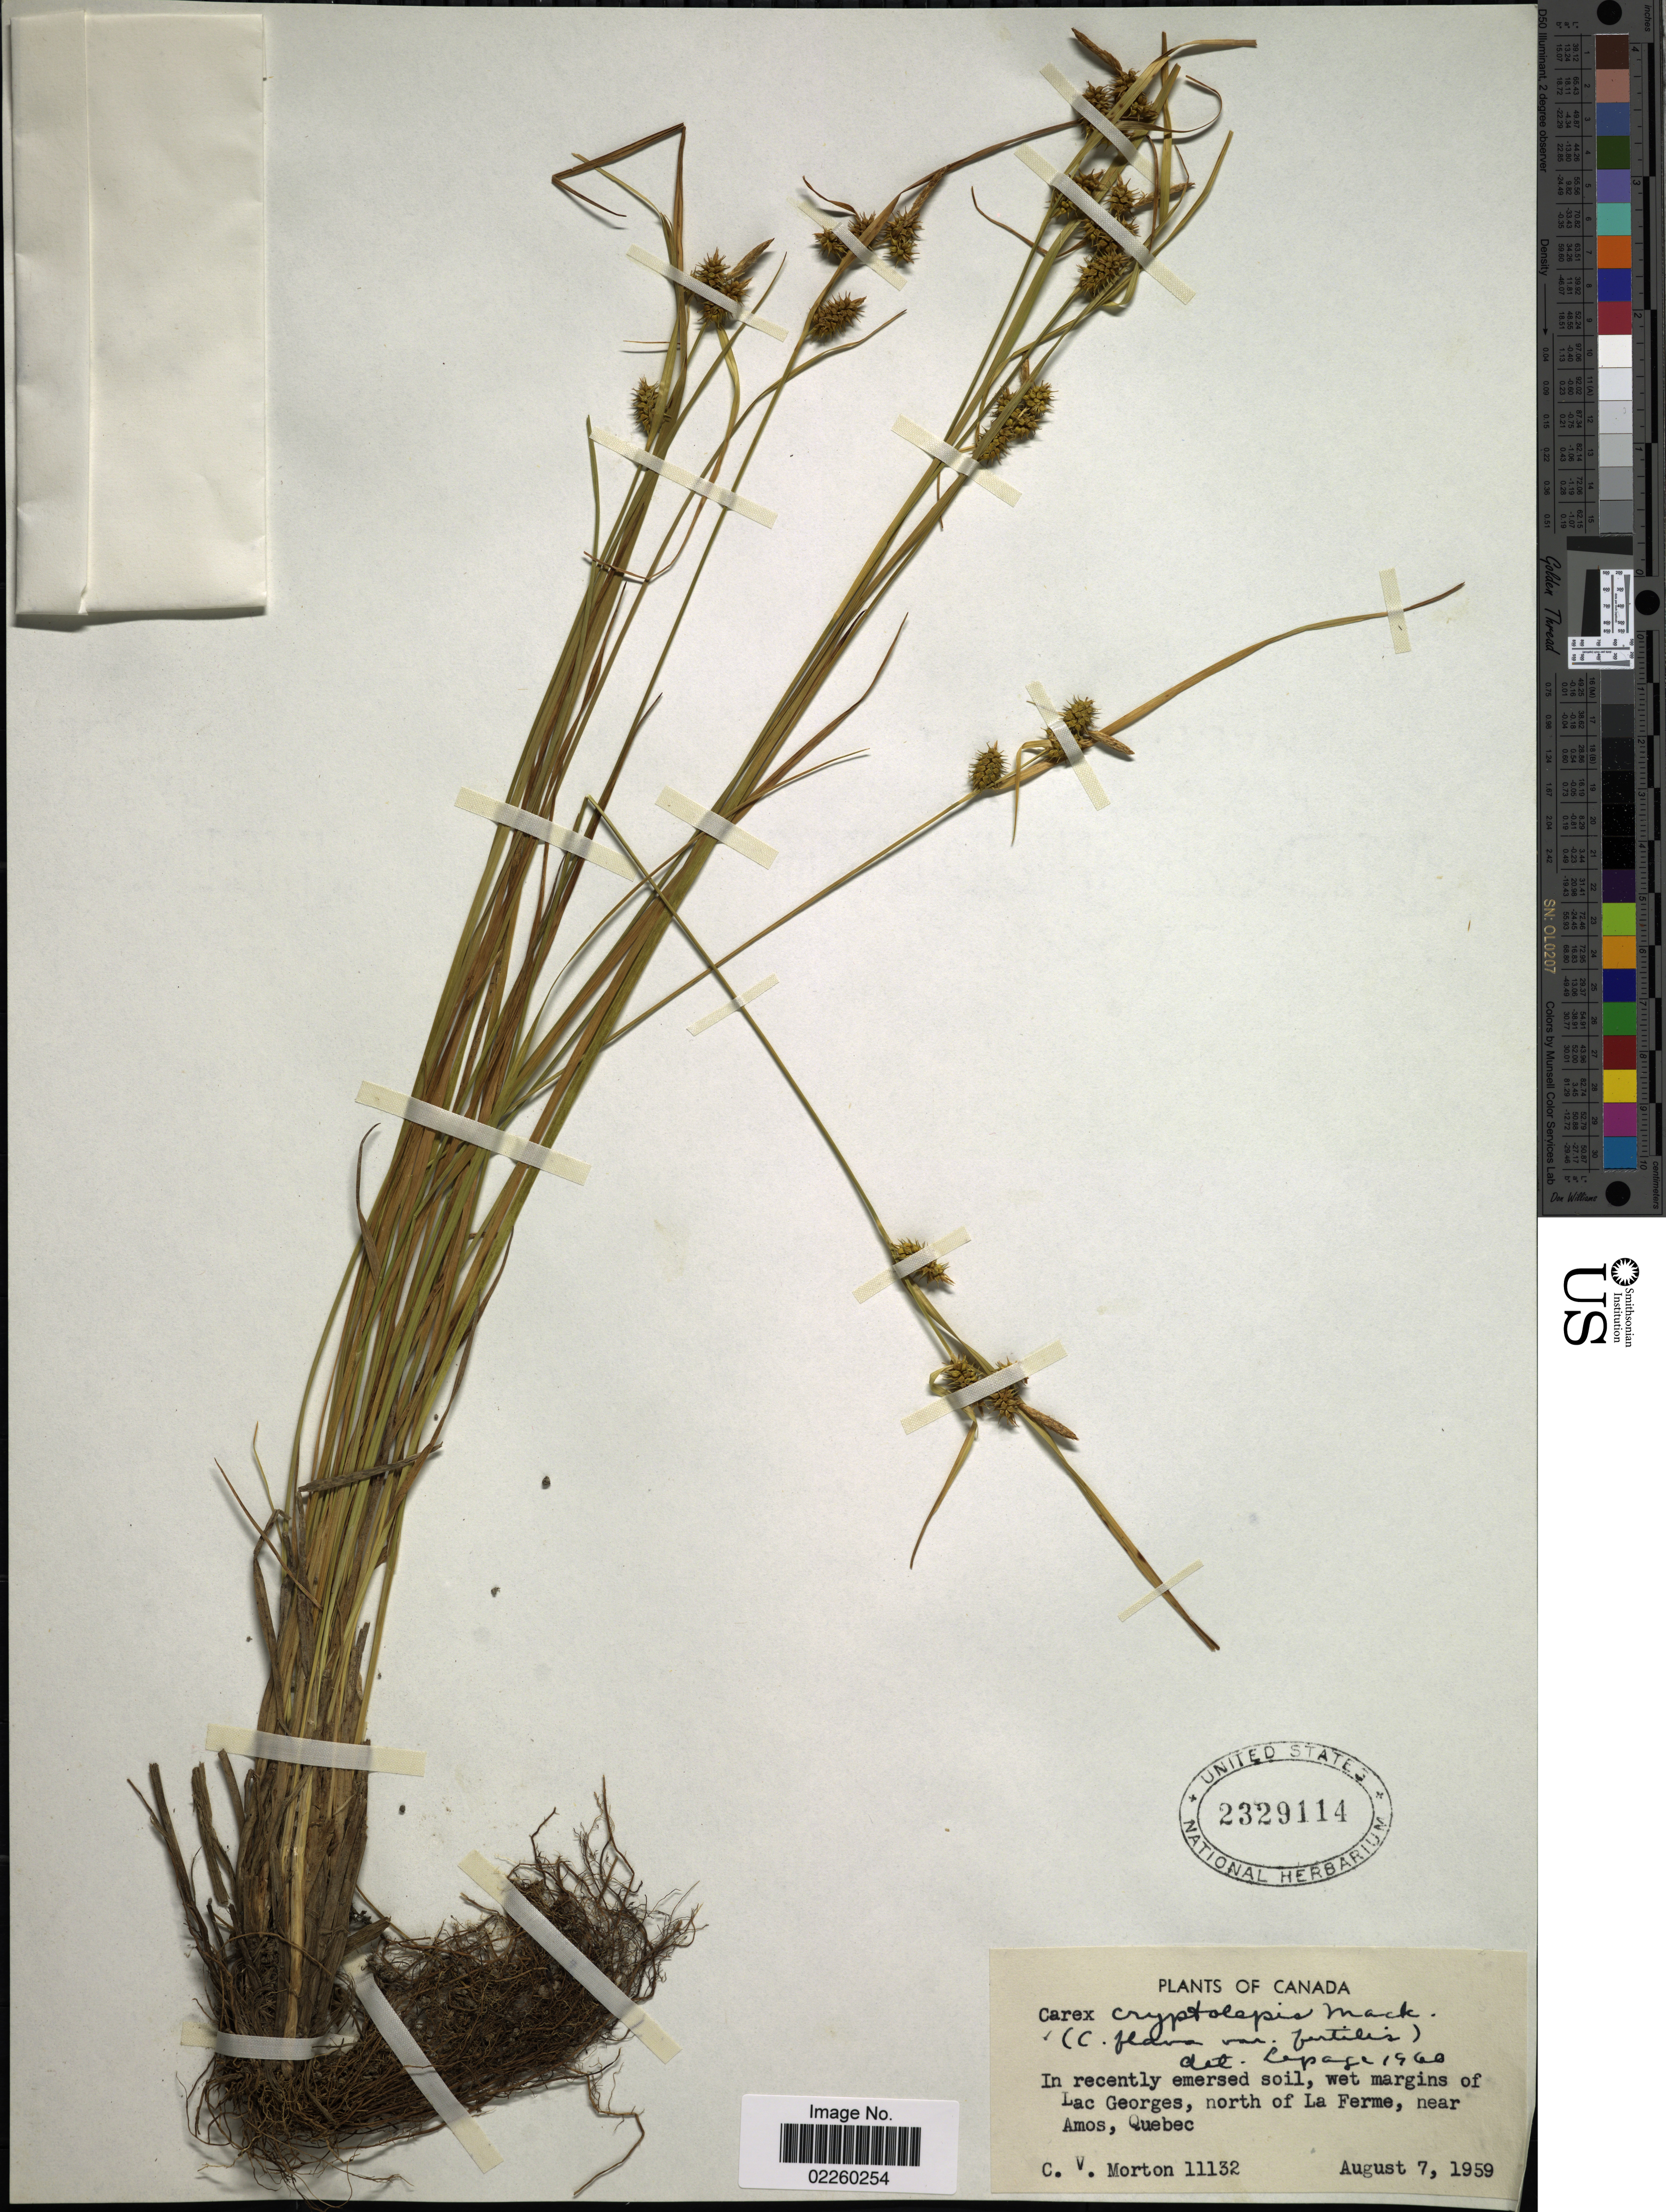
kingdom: Plantae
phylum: Tracheophyta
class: Liliopsida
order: Poales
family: Cyperaceae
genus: Carex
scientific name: Carex cryptolepis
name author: Mack.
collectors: C. V. Morton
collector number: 11132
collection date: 1959-08-07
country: Canada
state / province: Quebec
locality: Wet margins of Lac Georges, north of La Ferme, near Amos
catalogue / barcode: US 2329114